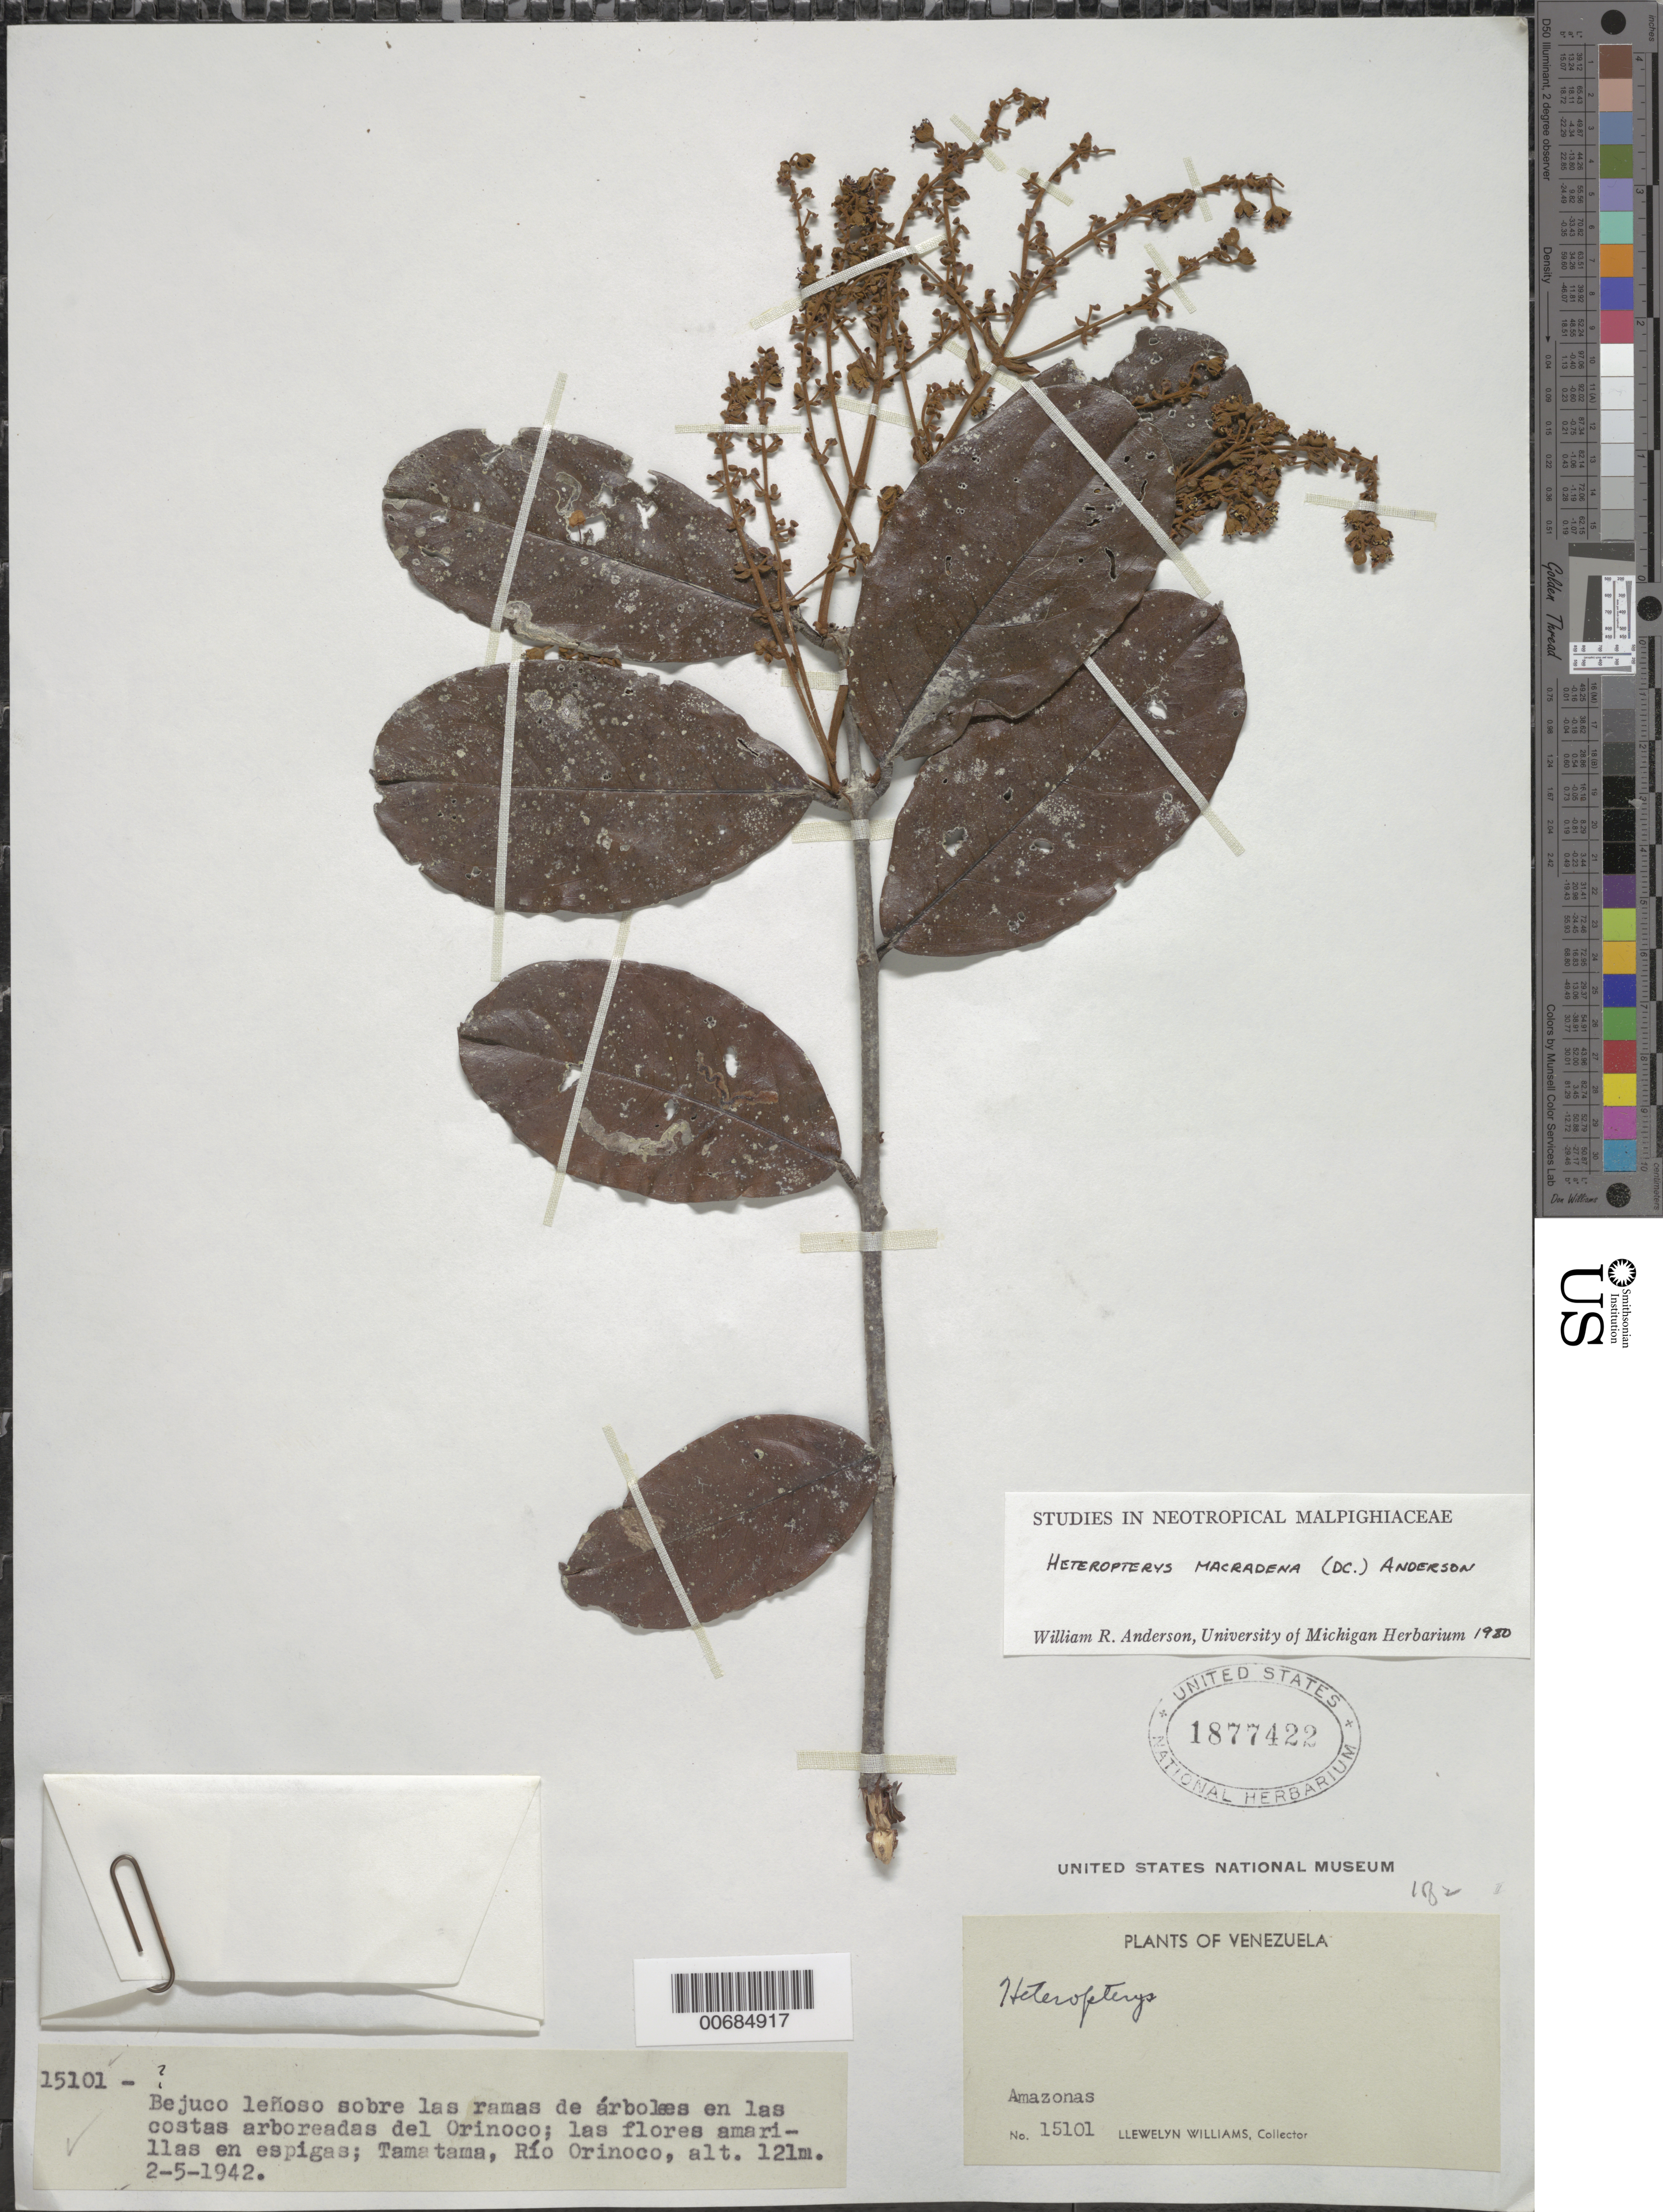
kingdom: Plantae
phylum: Tracheophyta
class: Magnoliopsida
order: Malpighiales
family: Malpighiaceae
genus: Heteropterys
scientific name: Heteropterys macradena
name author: (DC.) W.R. Anderson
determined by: Anderson, W. R., (MICH), University of Michigan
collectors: Ll. Williams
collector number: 15101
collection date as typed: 2-May-42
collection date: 1942-05-02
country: Venezuela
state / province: Amazonas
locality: Tamatama, Río Orinoco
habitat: Costas arboreadas del rio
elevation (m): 121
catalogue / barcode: US 1877422